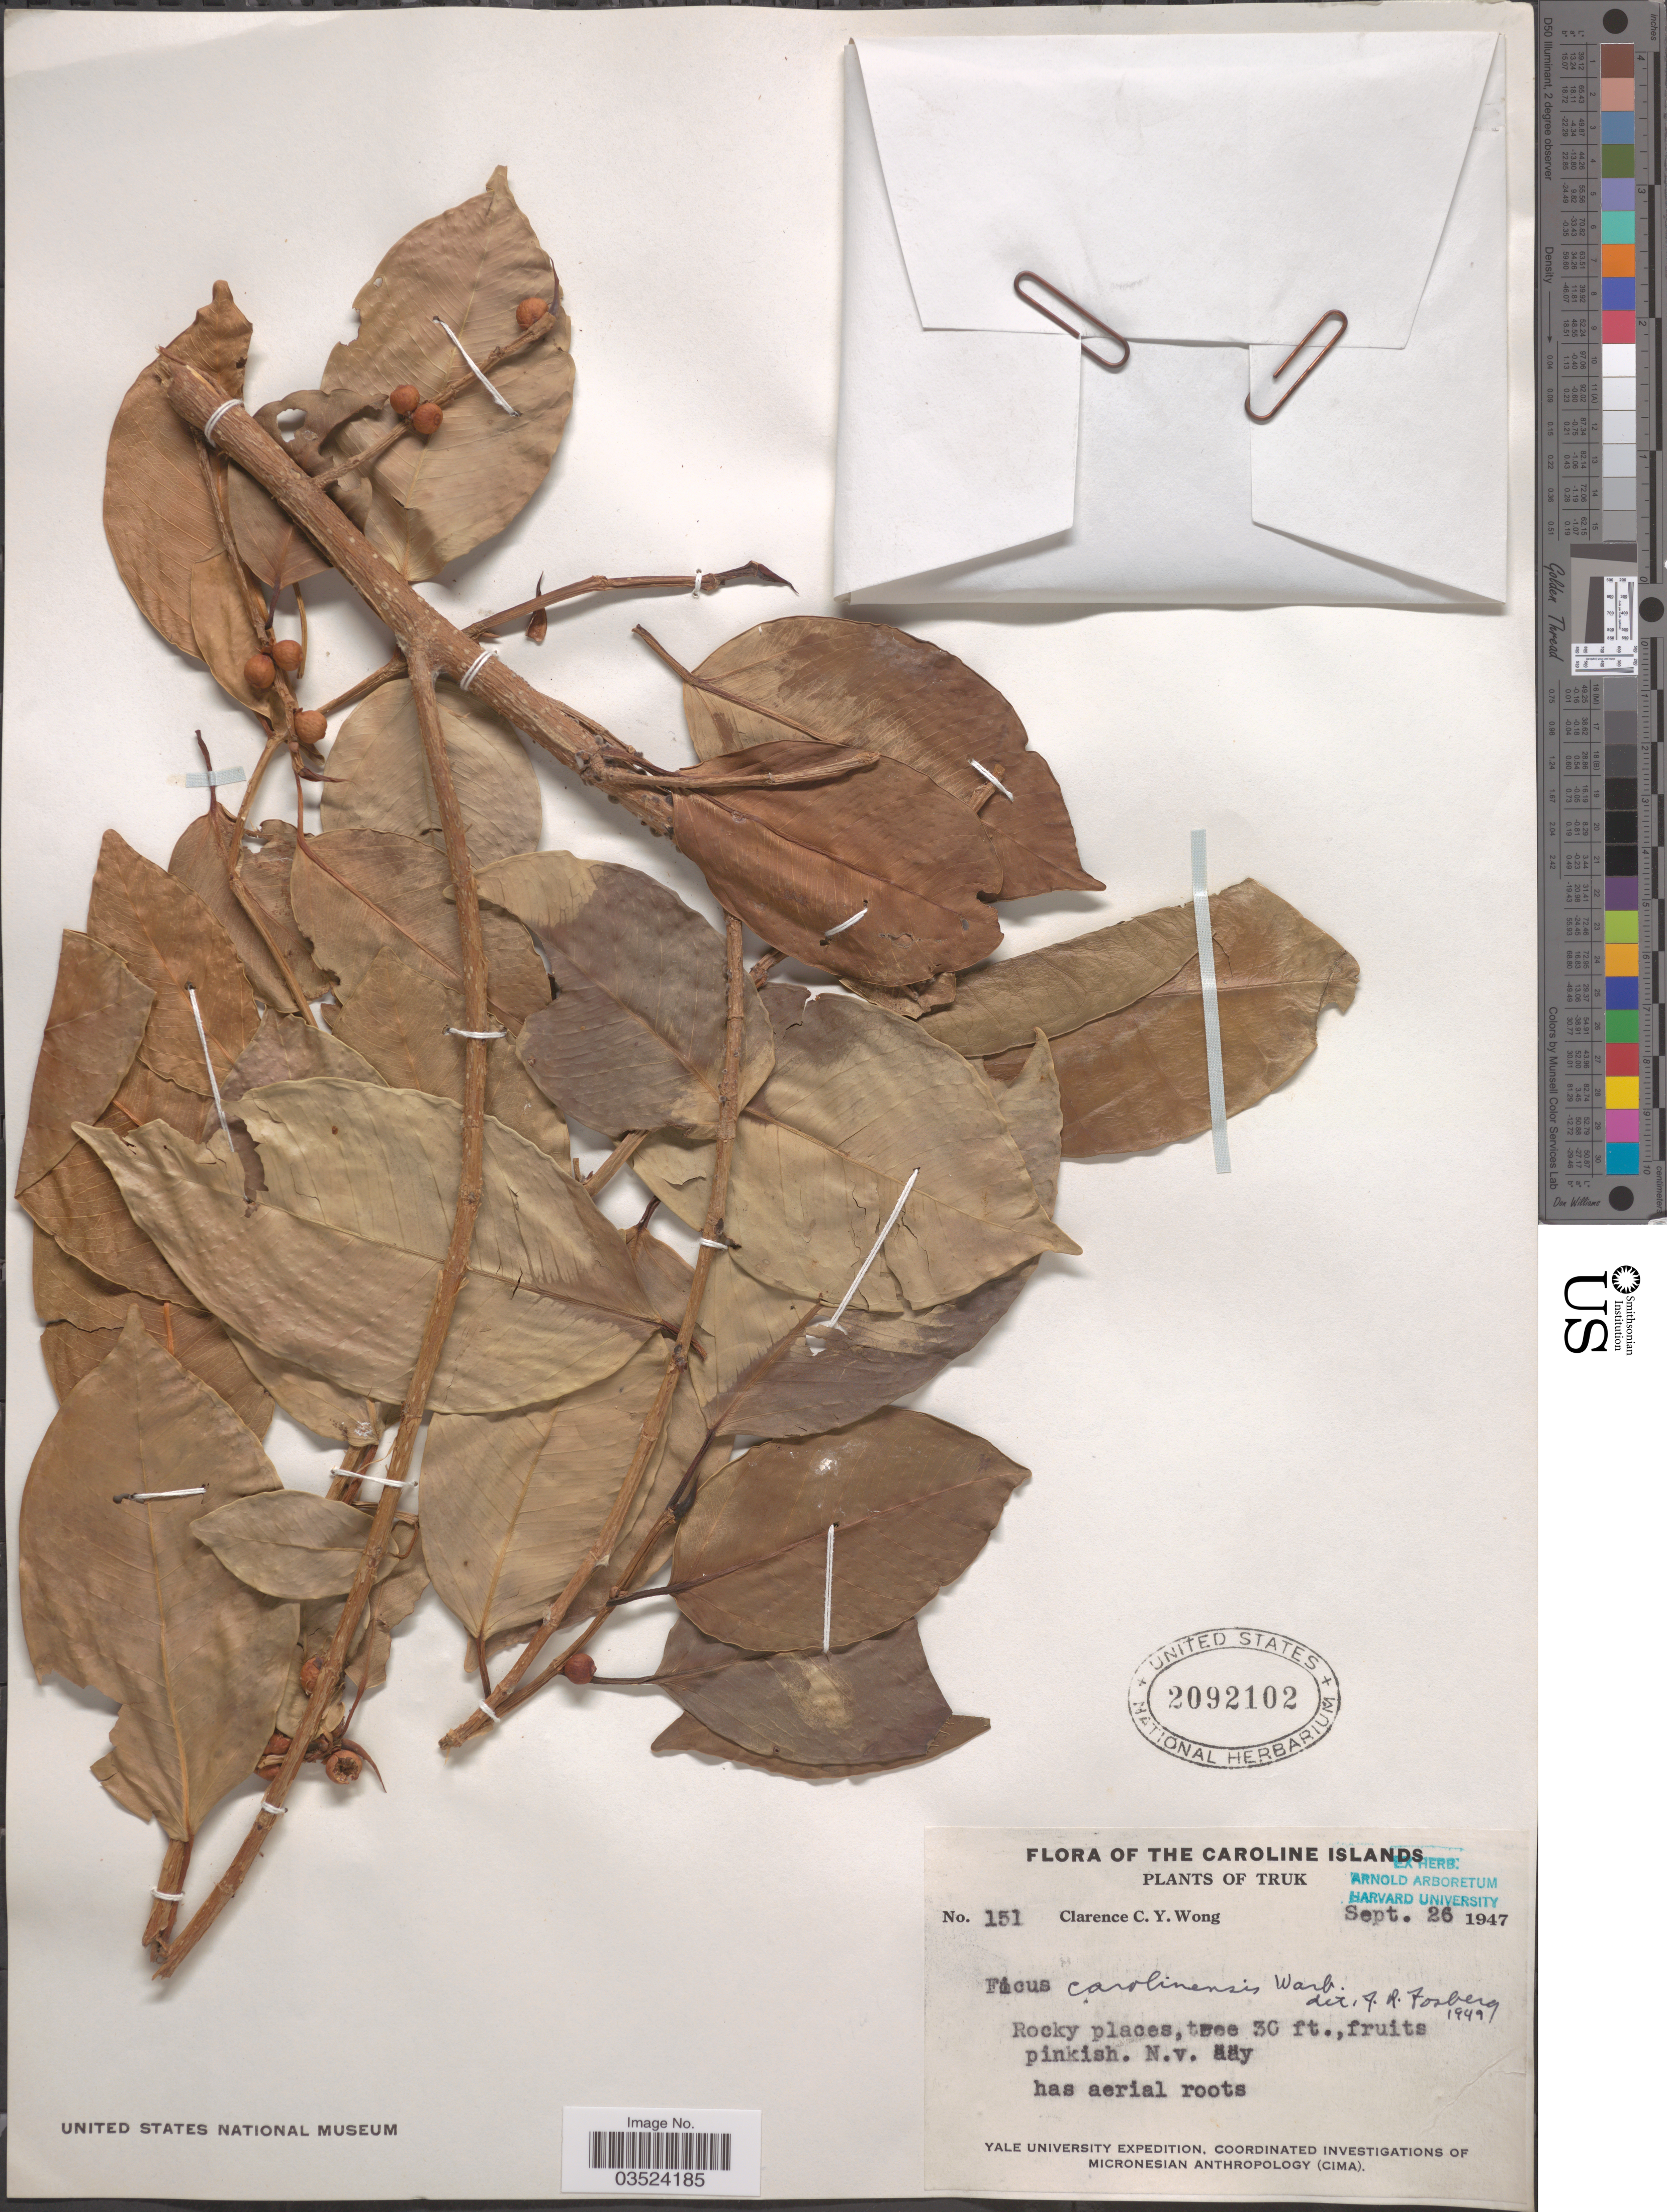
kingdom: Plantae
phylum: Tracheophyta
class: Magnoliopsida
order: Rosales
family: Moraceae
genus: Ficus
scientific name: Ficus prolixa var. carolinensis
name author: (Warb.) Fosberg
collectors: C. Wong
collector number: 151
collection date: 1947-09-26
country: Micronesia, Federated States of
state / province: Truk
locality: The Caroline Islands.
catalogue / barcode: US 2092102